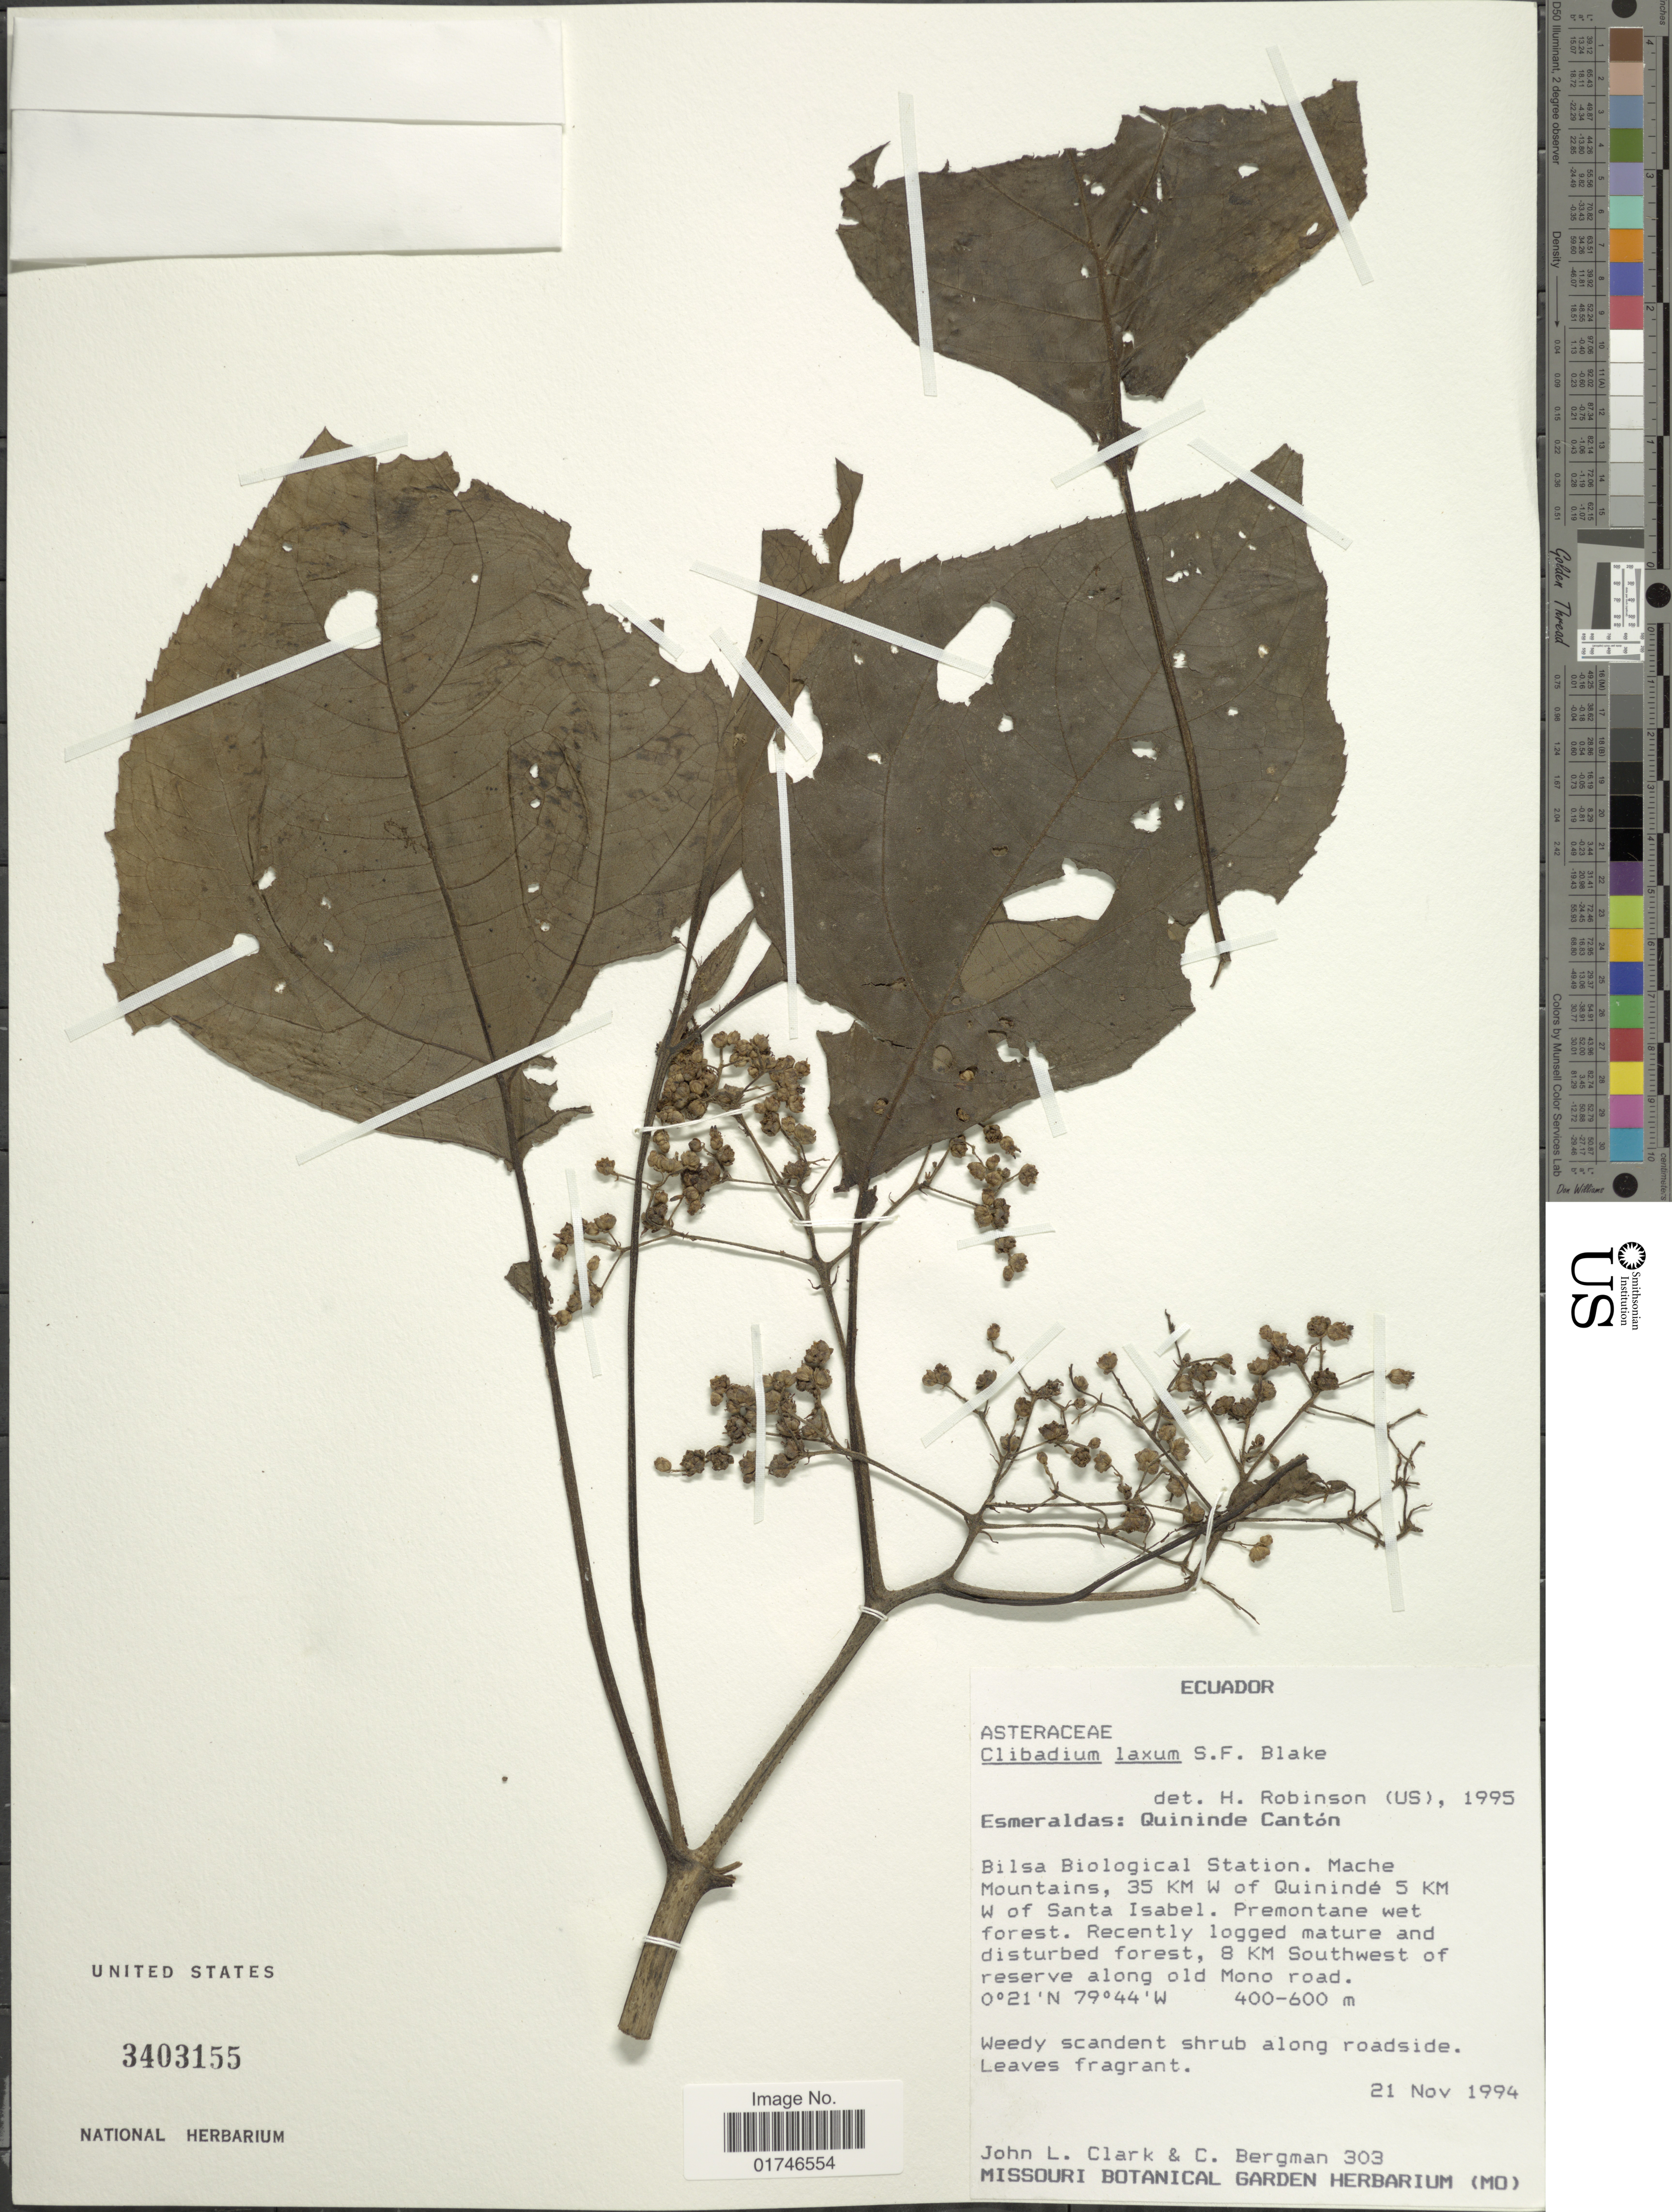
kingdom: Plantae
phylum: Tracheophyta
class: Magnoliopsida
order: Asterales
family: Asteraceae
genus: Clibadium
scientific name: Clibadium laxum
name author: S.F. Blake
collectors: J. L. Clark & C. Bergman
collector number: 303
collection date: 1994-11-21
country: Ecuador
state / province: Esmeraldas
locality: Esmeraldas: Quininde, Bilsa Biological Station. Mache Mountains, 35 KM W of Quininde , 5 km W of Santa Isabel.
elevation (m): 400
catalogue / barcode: US 3403155